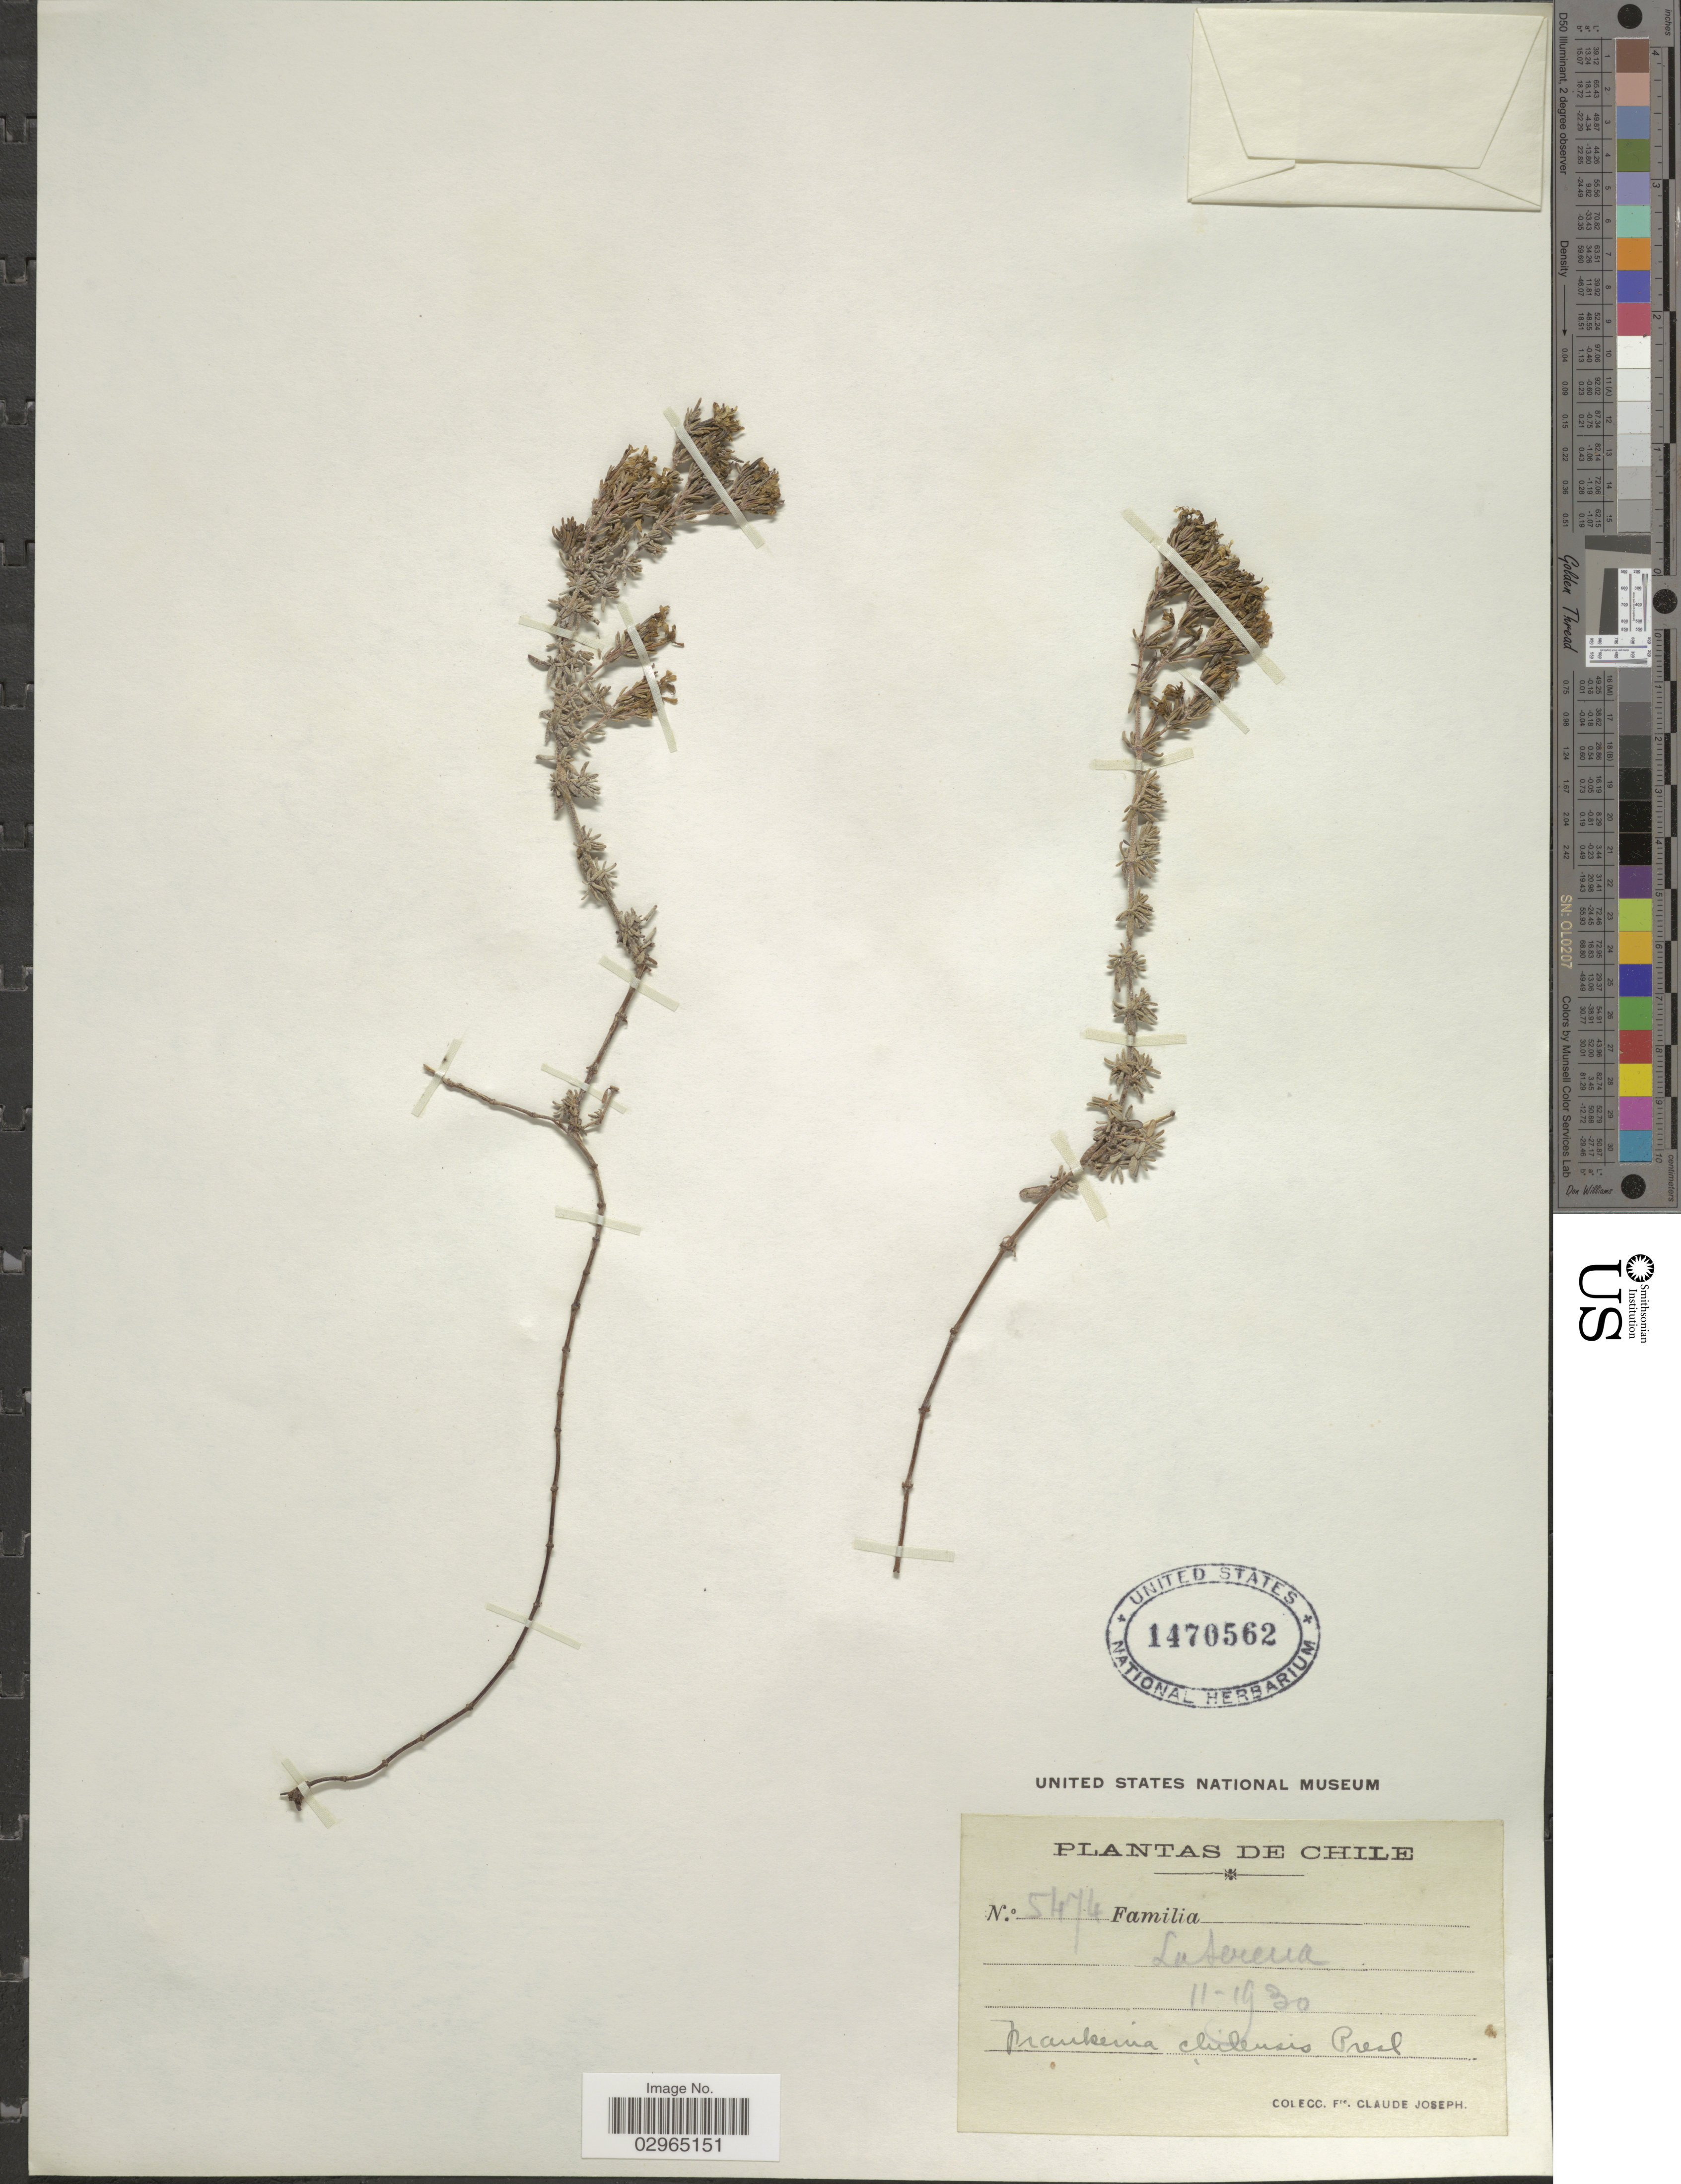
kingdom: Plantae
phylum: Tracheophyta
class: Magnoliopsida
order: Caryophyllales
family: Frankeniaceae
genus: Frankenia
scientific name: Frankenia chilensis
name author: C. Presl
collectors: Frere Claude Joseph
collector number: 5474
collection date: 1930-11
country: Chile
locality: La Serena.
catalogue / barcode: US 1470562